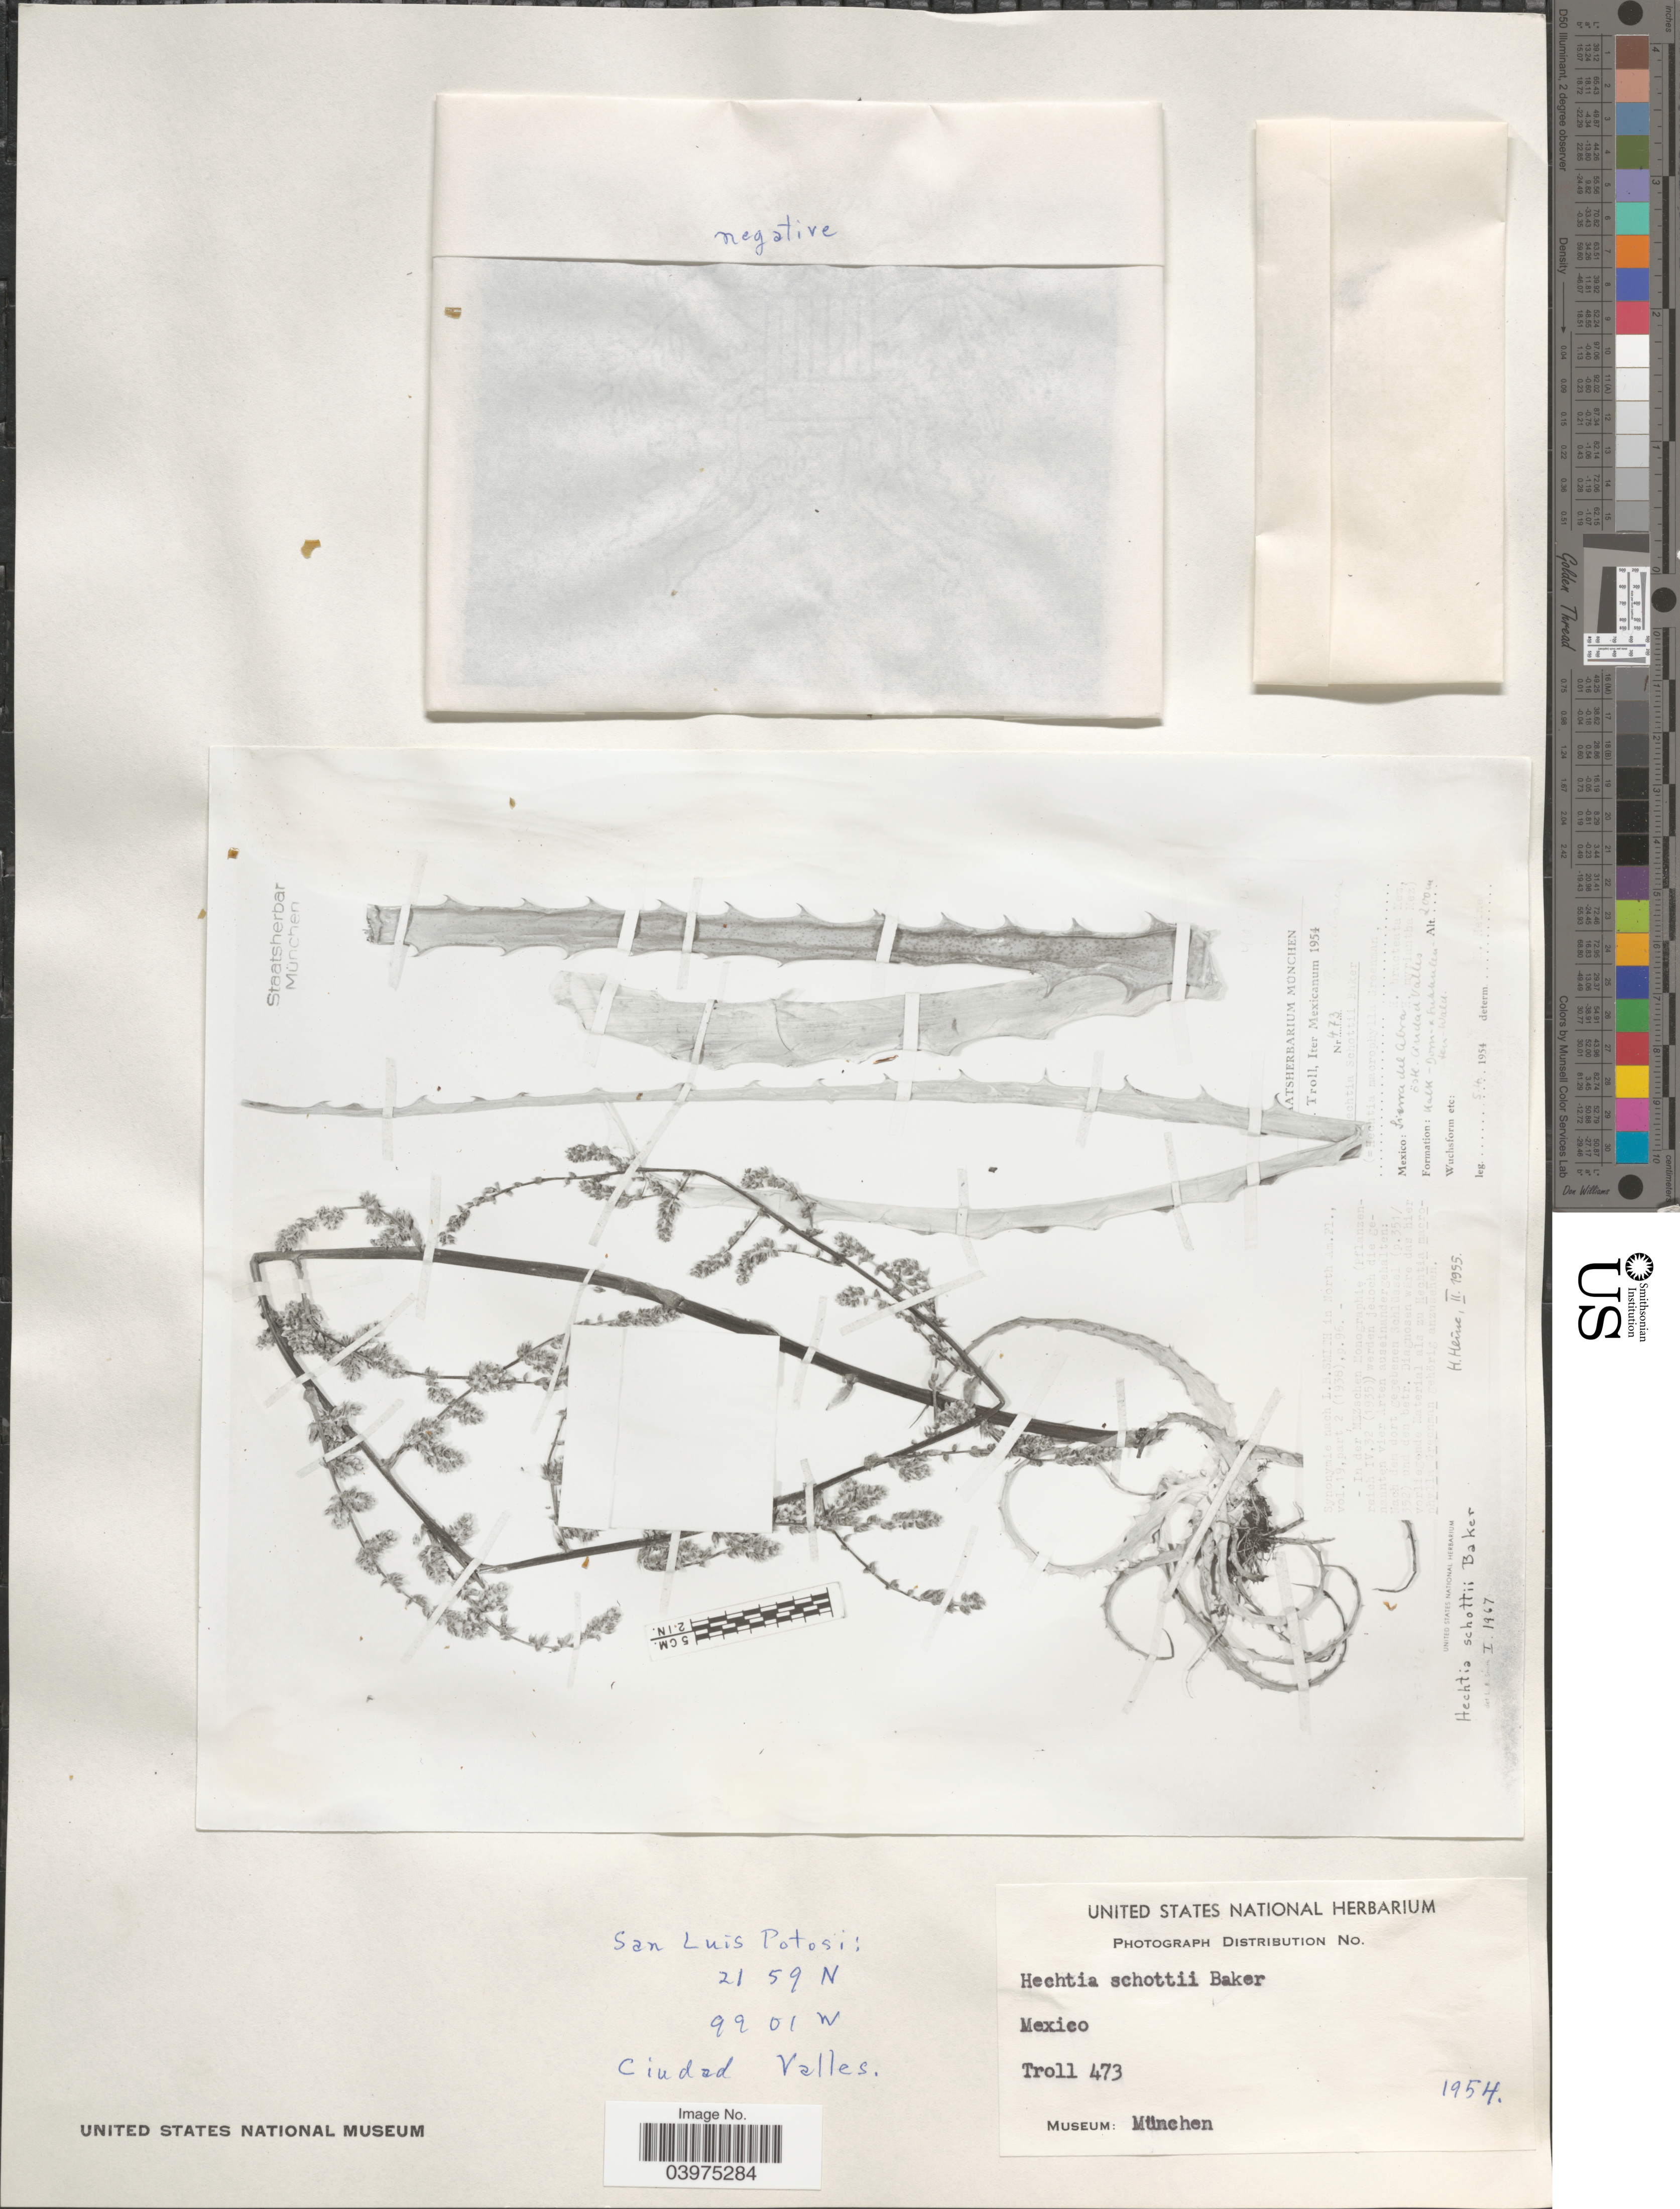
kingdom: Plantae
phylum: Tracheophyta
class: Liliopsida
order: Poales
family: Bromeliaceae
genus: Hechtia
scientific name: Hechtia schottii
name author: Baker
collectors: Troll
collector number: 473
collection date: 1954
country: Mexico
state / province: San Luis Potosí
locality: Ciudad Valles.